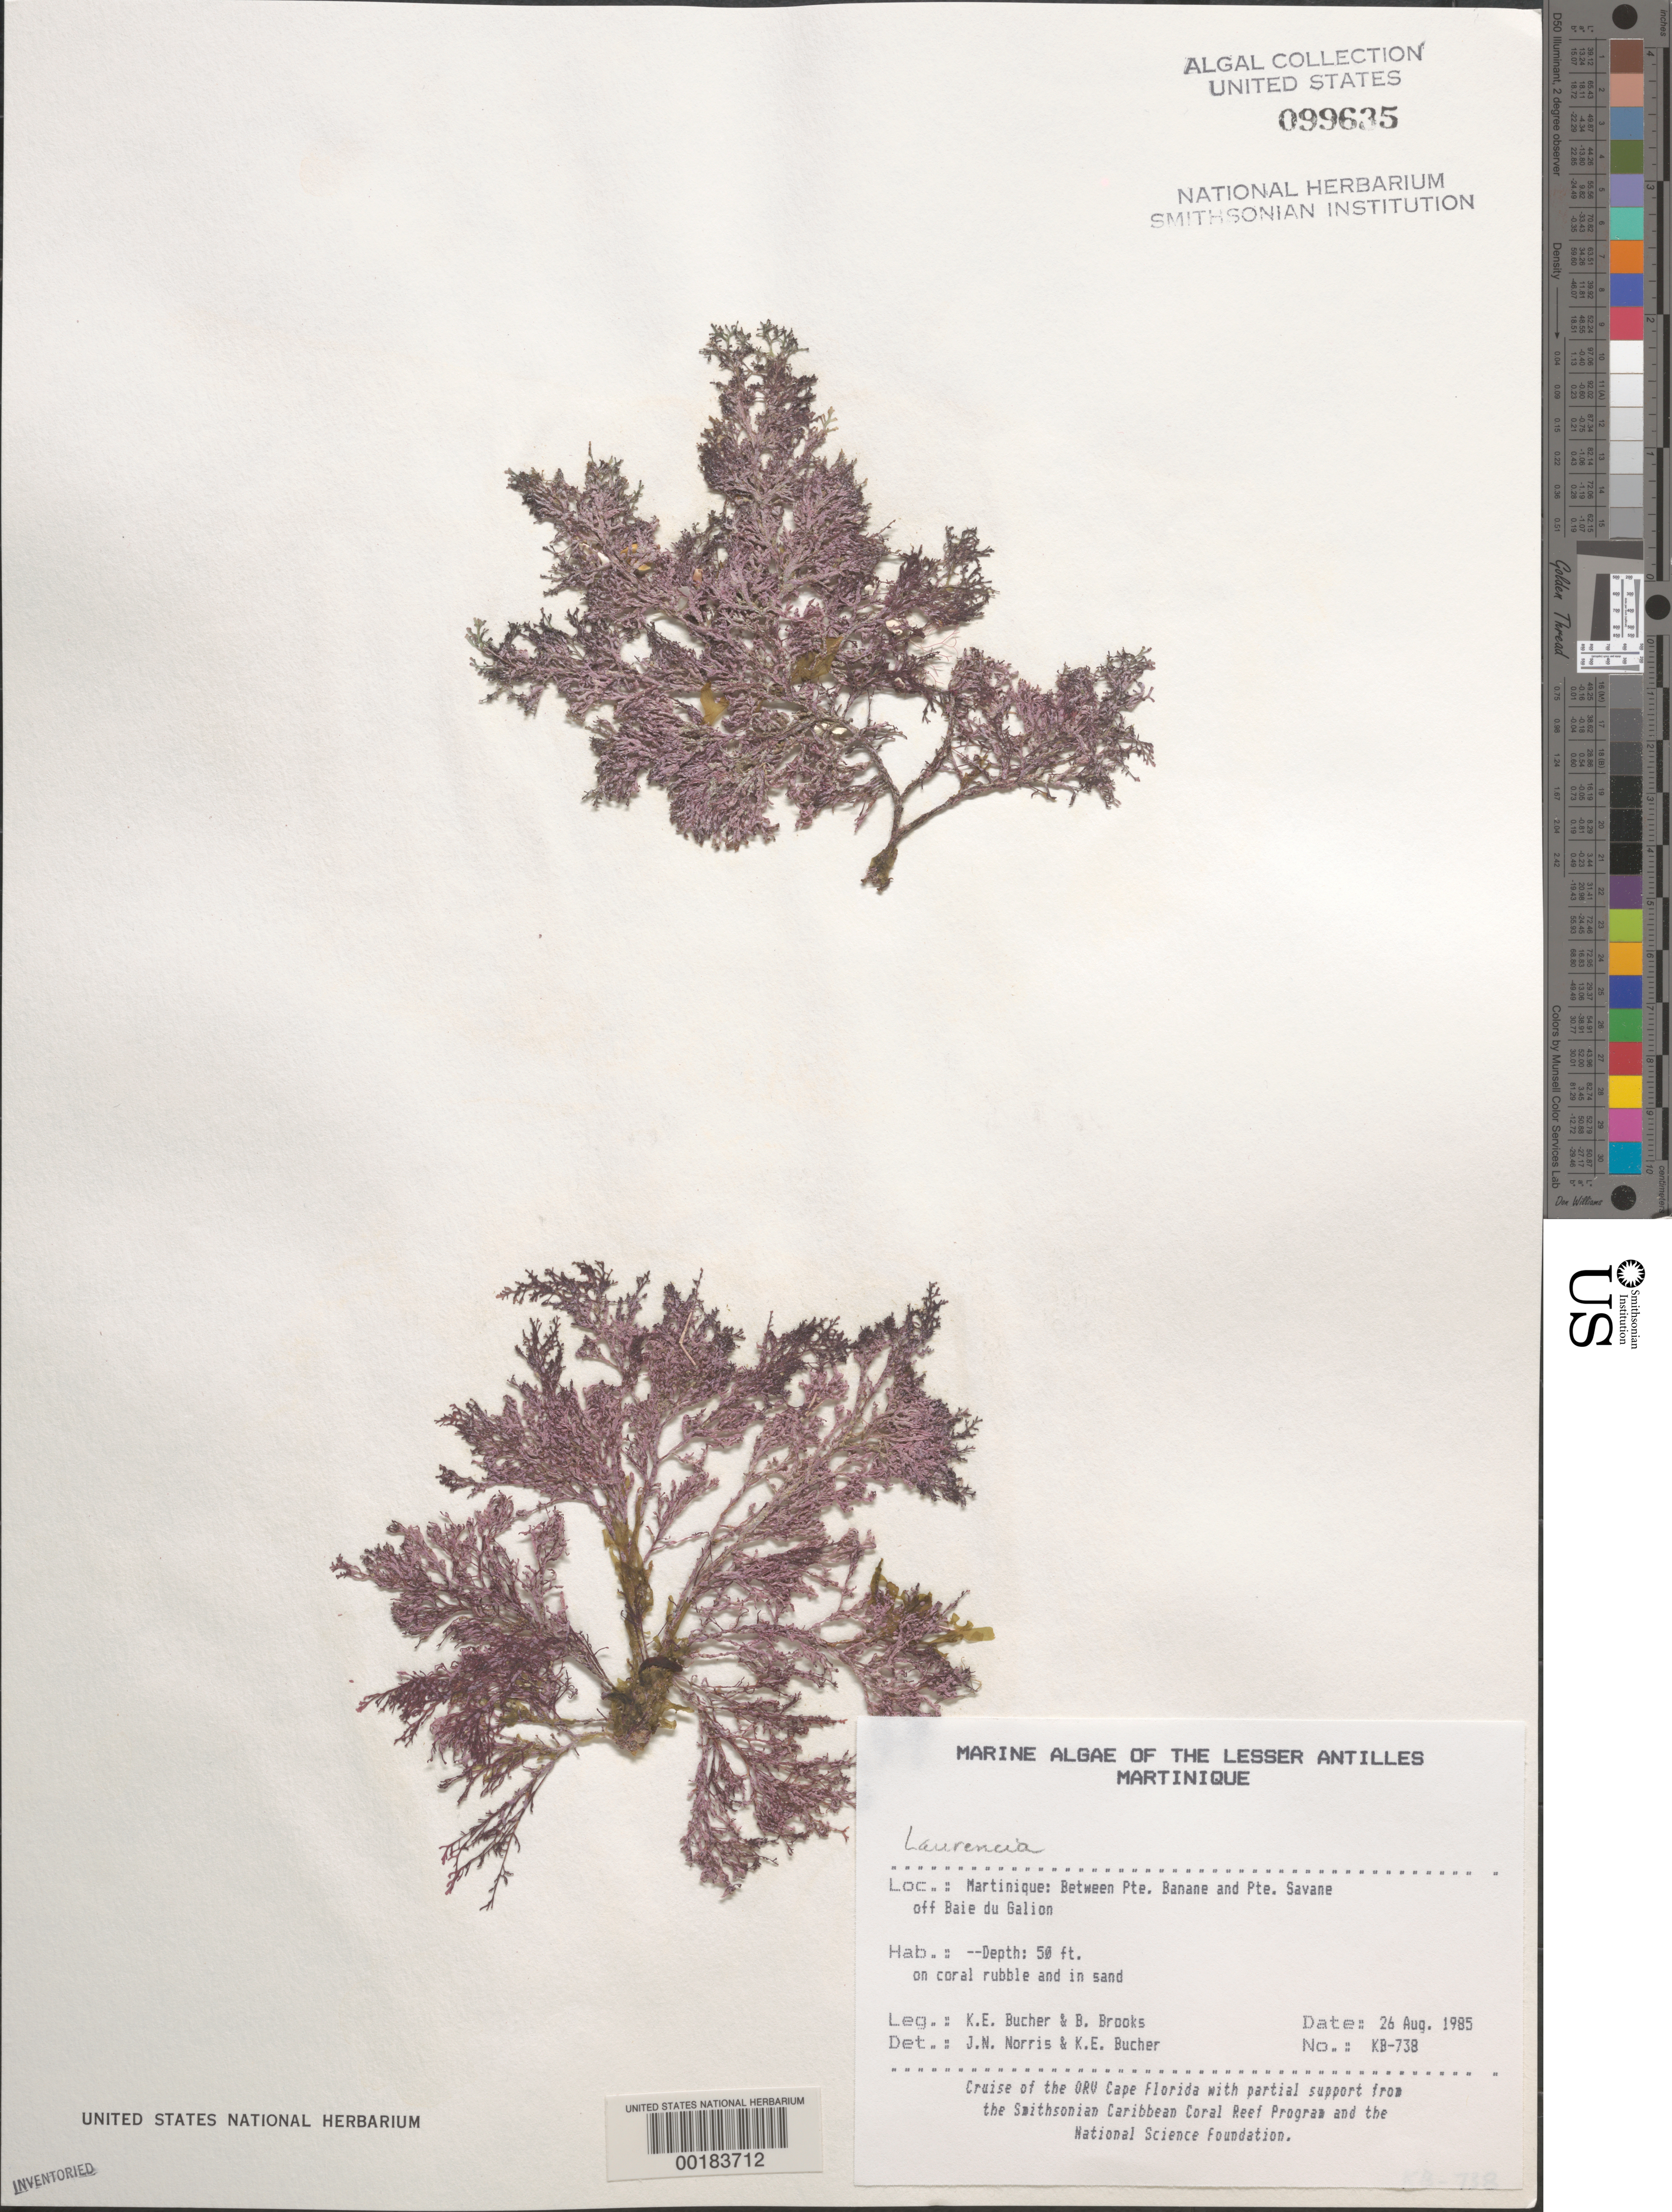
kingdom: Plantae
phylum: Rhodophyta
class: Florideophyceae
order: Ceramiales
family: Rhodomelaceae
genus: Laurencia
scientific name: Laurencia sp.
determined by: Norris, J. N.; Bucher, K. E.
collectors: K. E. Bucher & B. Brooks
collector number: Kb-738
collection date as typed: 26 Aug 1985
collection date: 1985-08-26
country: Martinique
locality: Between Pointe Banane and Pointe Savane, off Baie du Galion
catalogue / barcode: US 99635